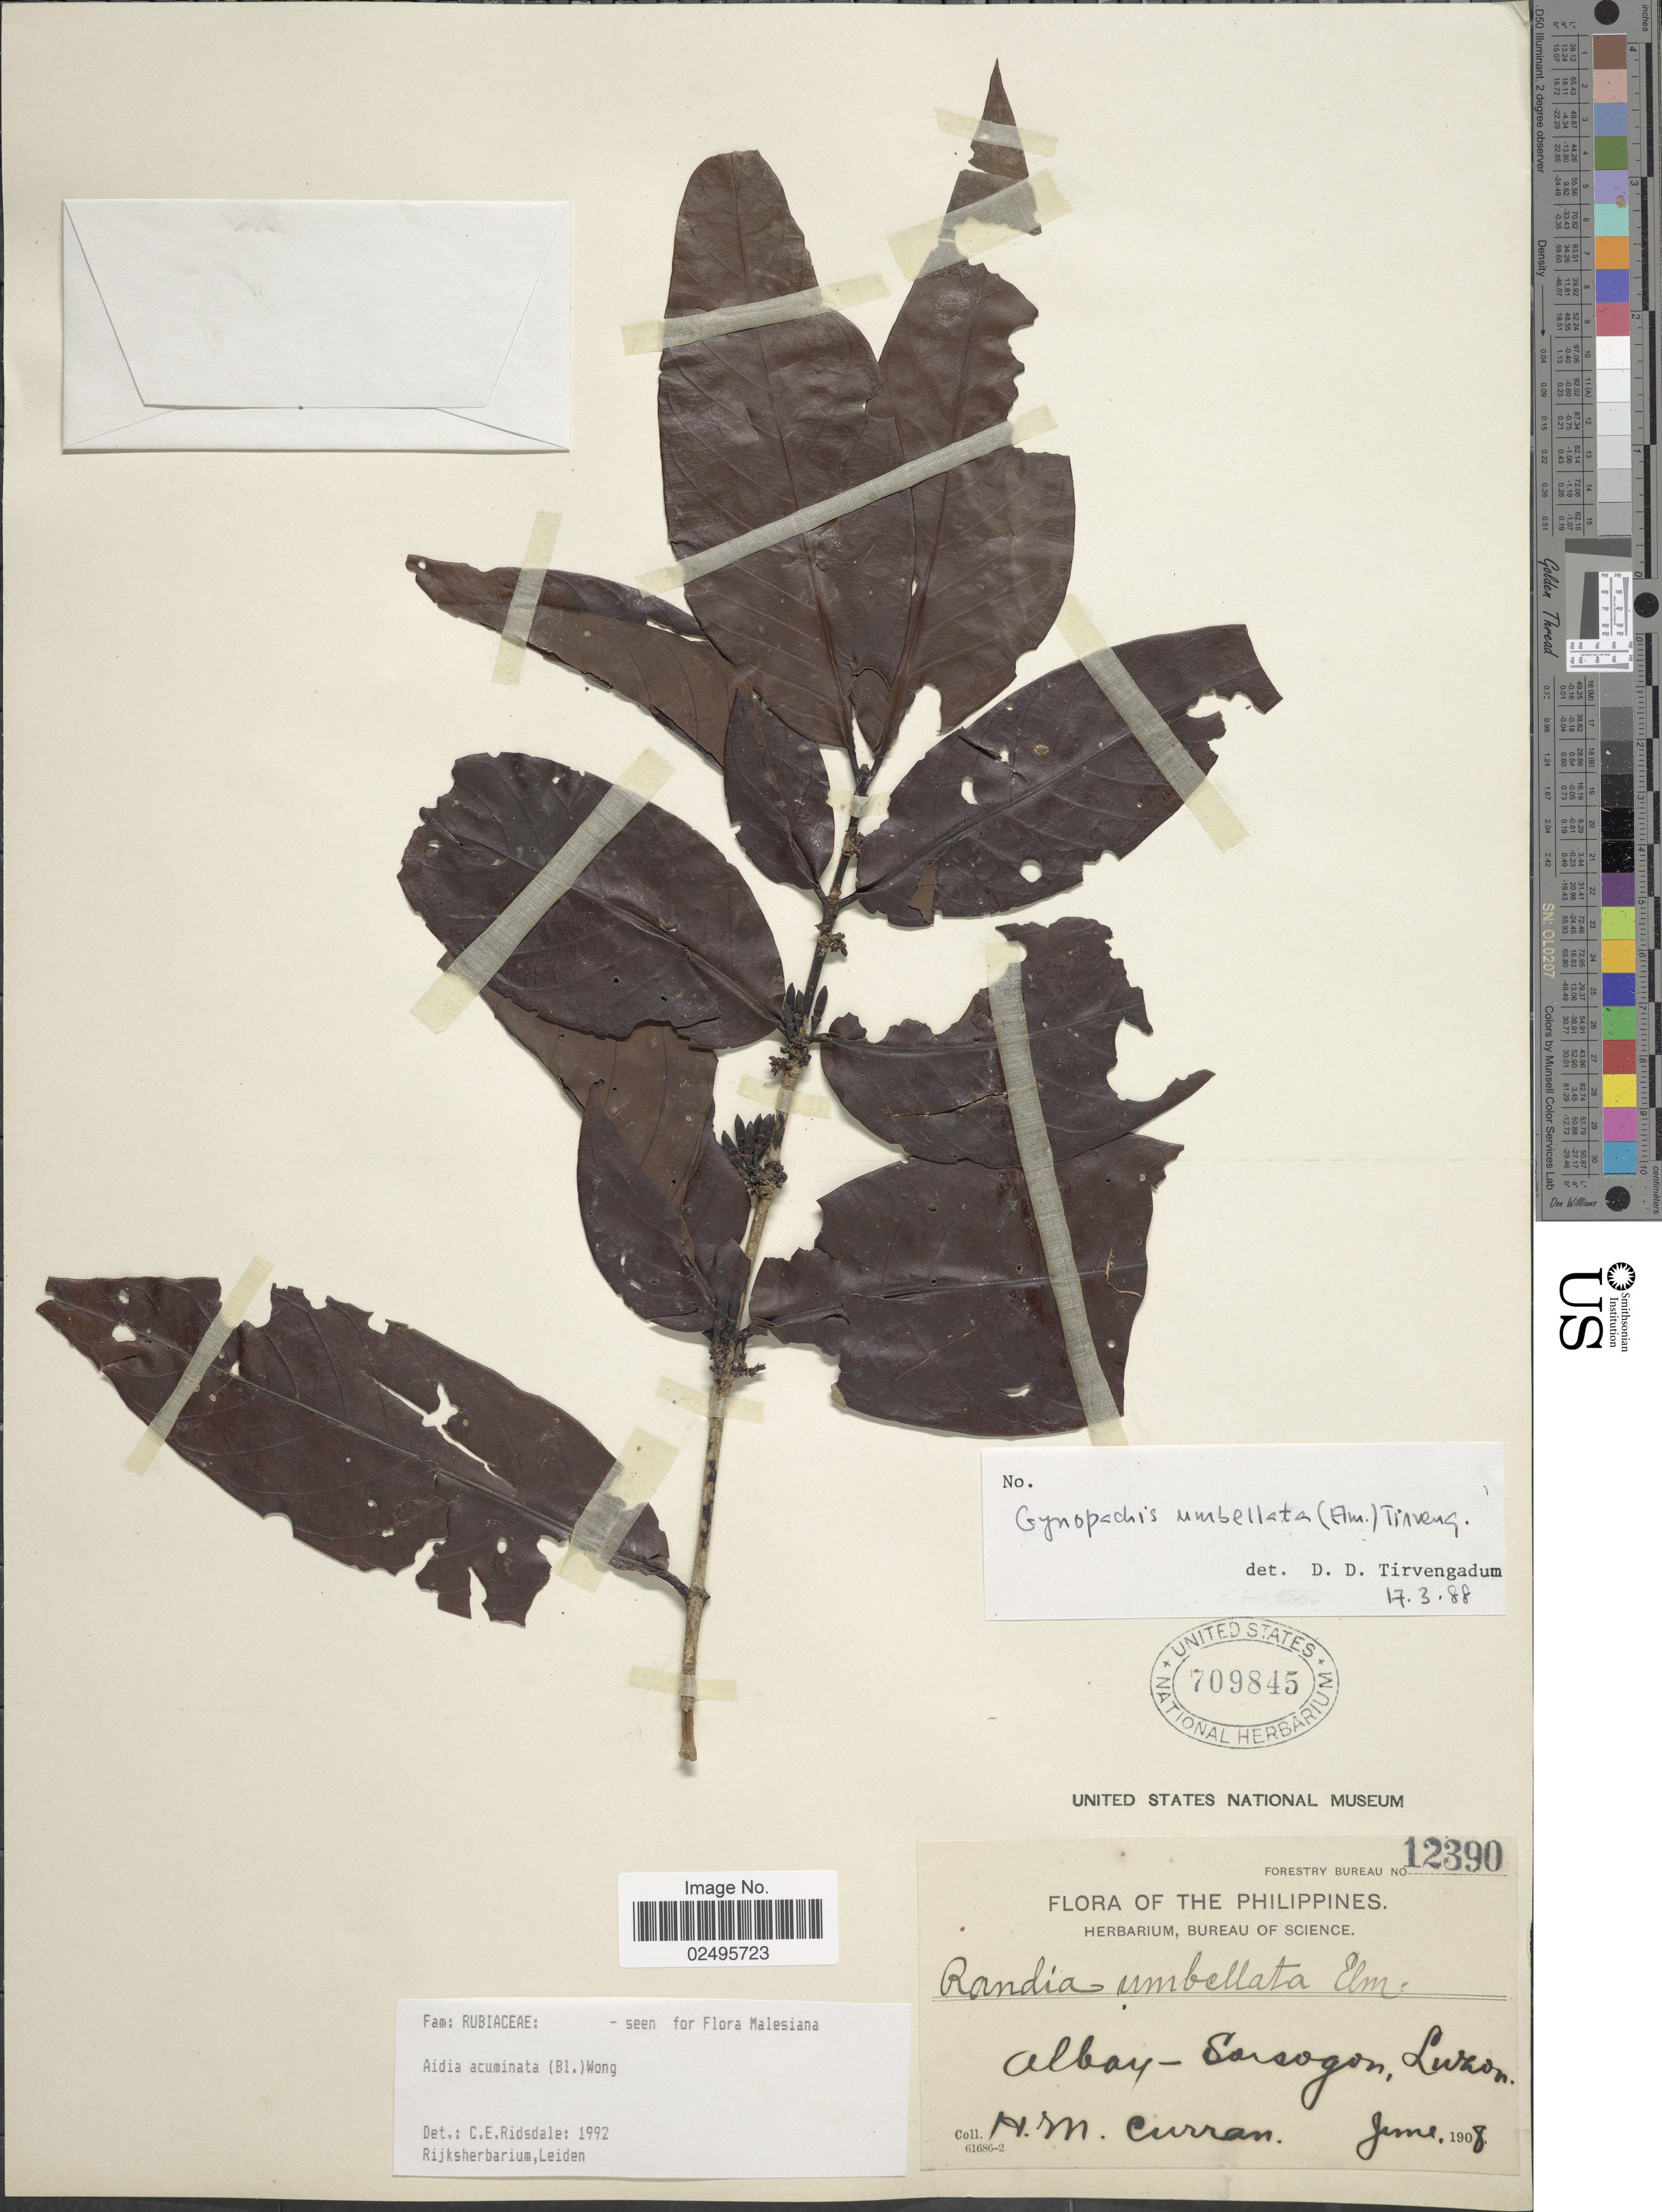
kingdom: Plantae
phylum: Tracheophyta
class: Magnoliopsida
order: Gentianales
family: Rubiaceae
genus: Aidia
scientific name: Aidia acuminata (Blume) Wong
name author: (Blume) K.M. Wong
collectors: H. M. Curran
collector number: Forestry Bureau 12390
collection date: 1908-06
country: Philippines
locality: Albay - Sorsogon, Luzon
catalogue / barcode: US 709845